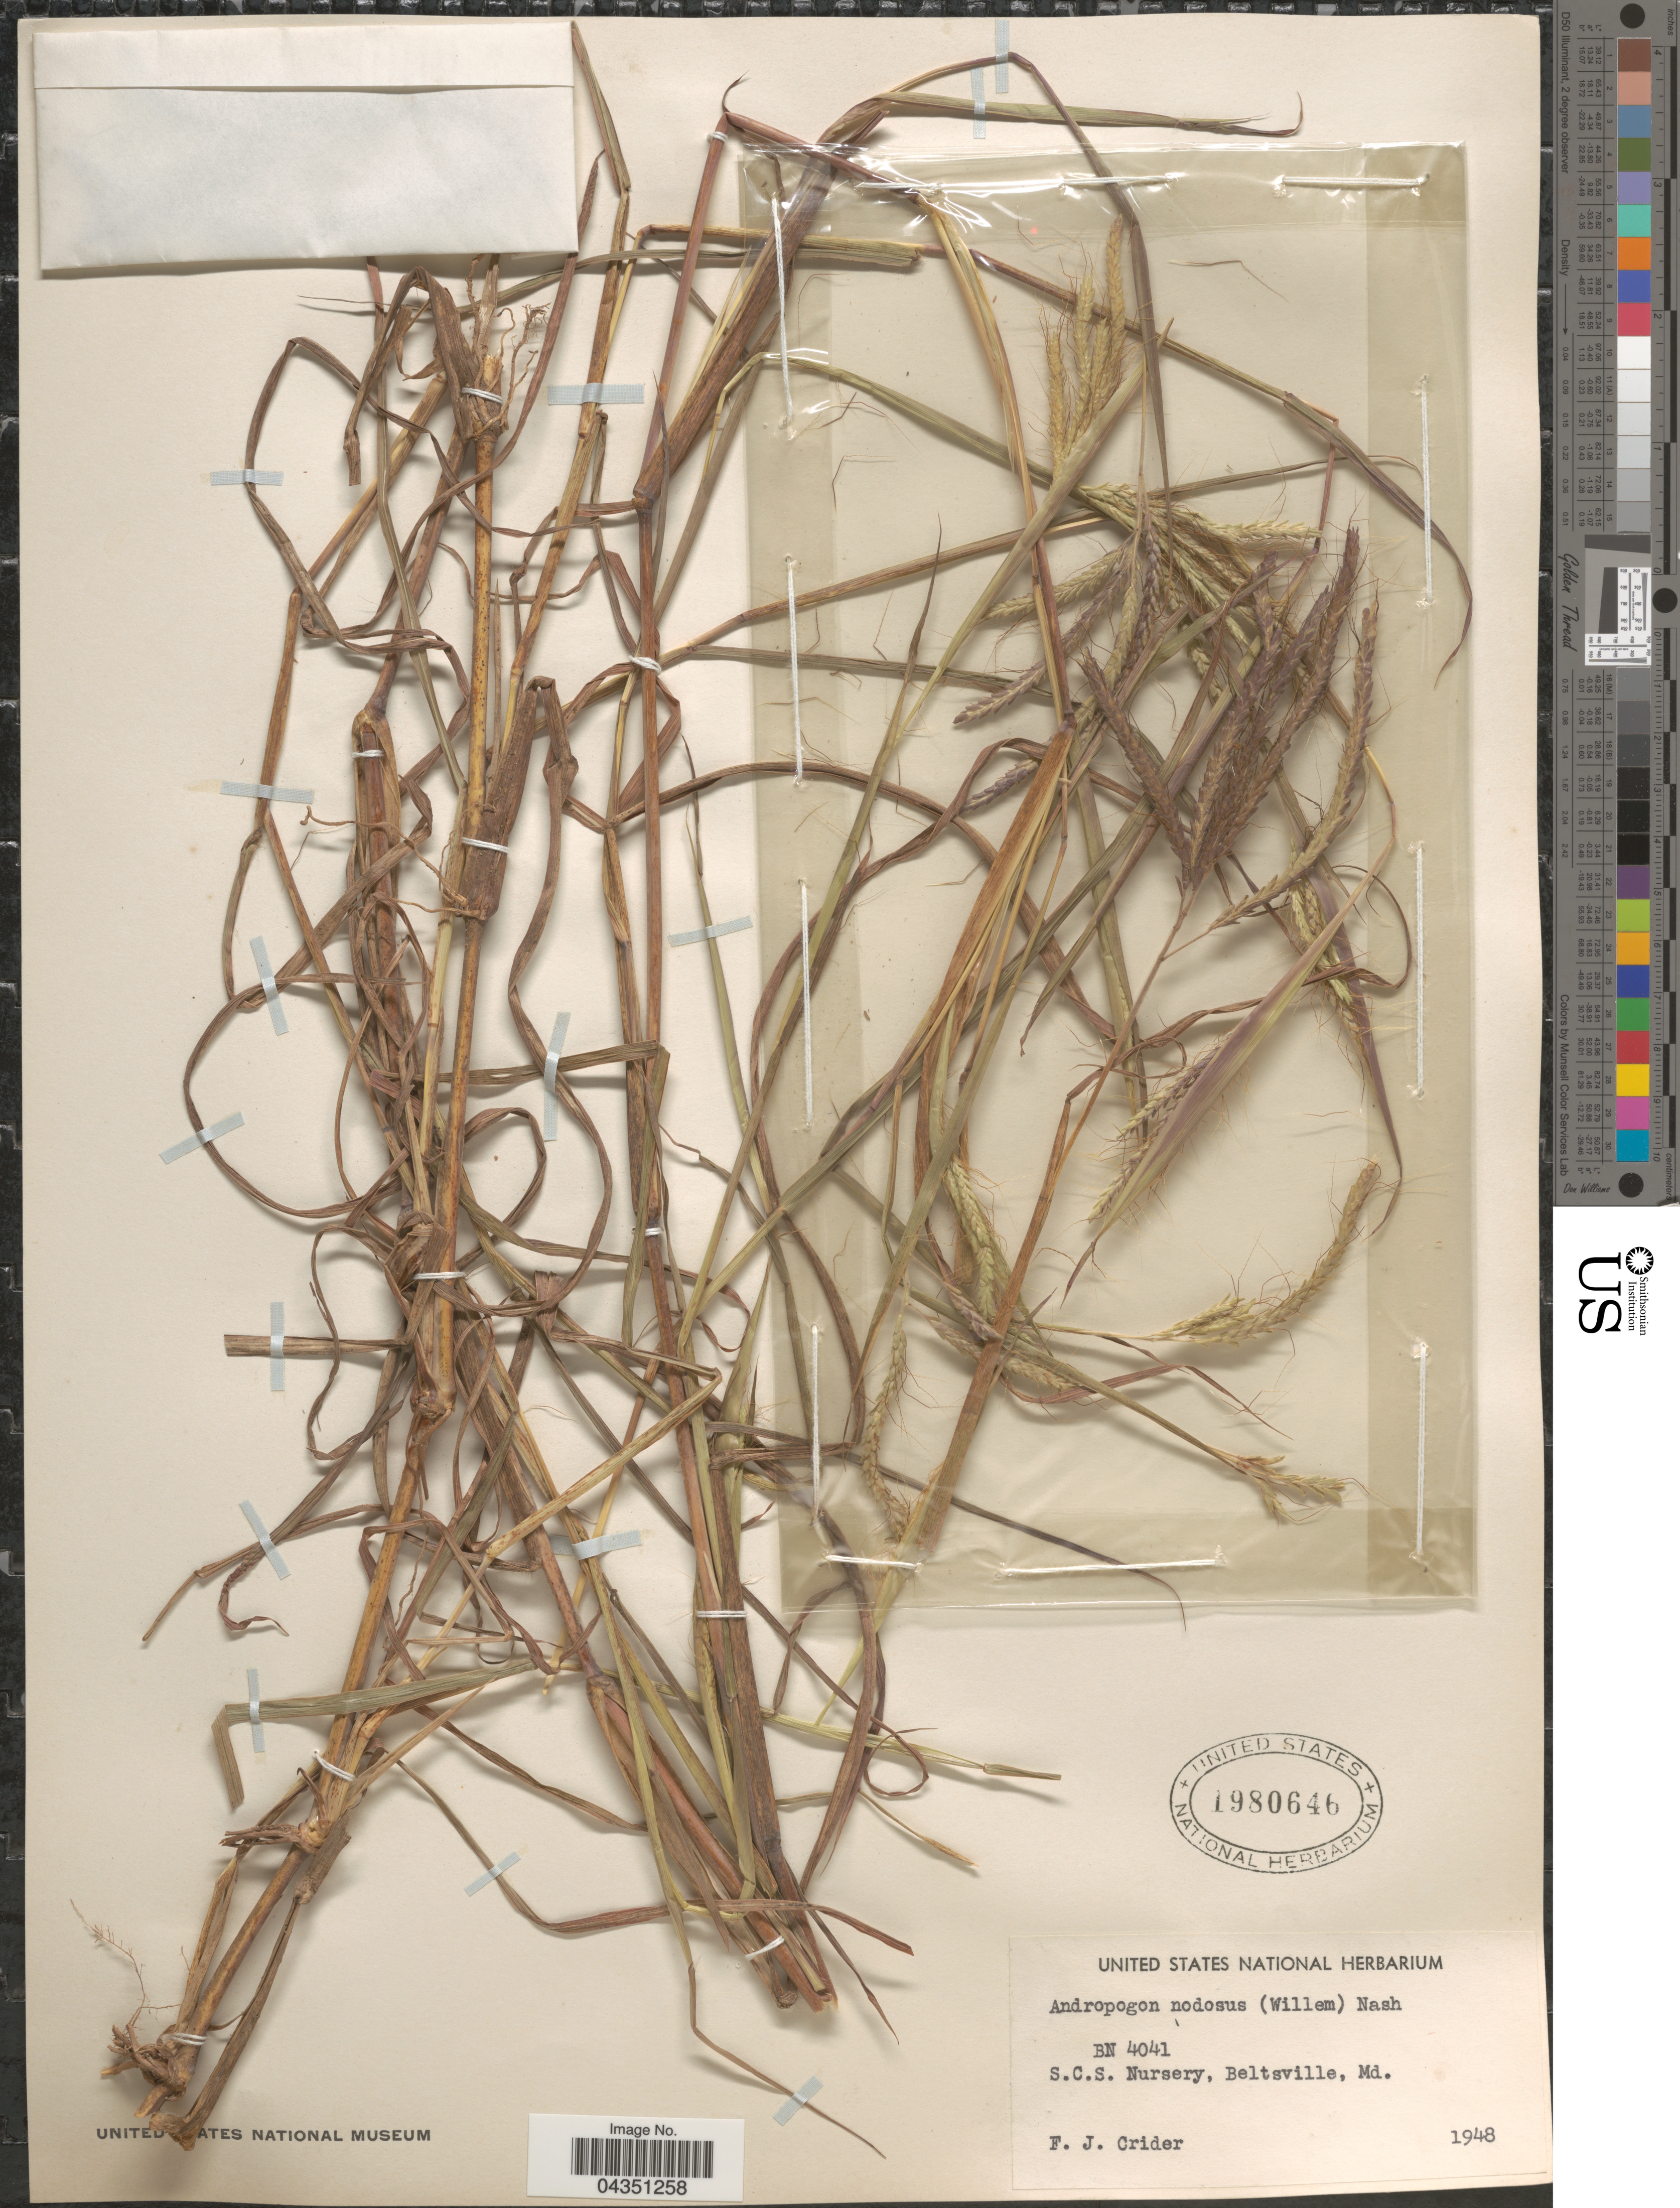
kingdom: Plantae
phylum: Tracheophyta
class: Liliopsida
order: Poales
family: Poaceae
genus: Dichanthium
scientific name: Dichanthium aristatum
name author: (Poir.) C.E. Hubb.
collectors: F. Crider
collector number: BN4041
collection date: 1948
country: United States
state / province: Maryland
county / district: Prince George's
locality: S.C.S. Nursery, Beltsville.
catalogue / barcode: US 1980646